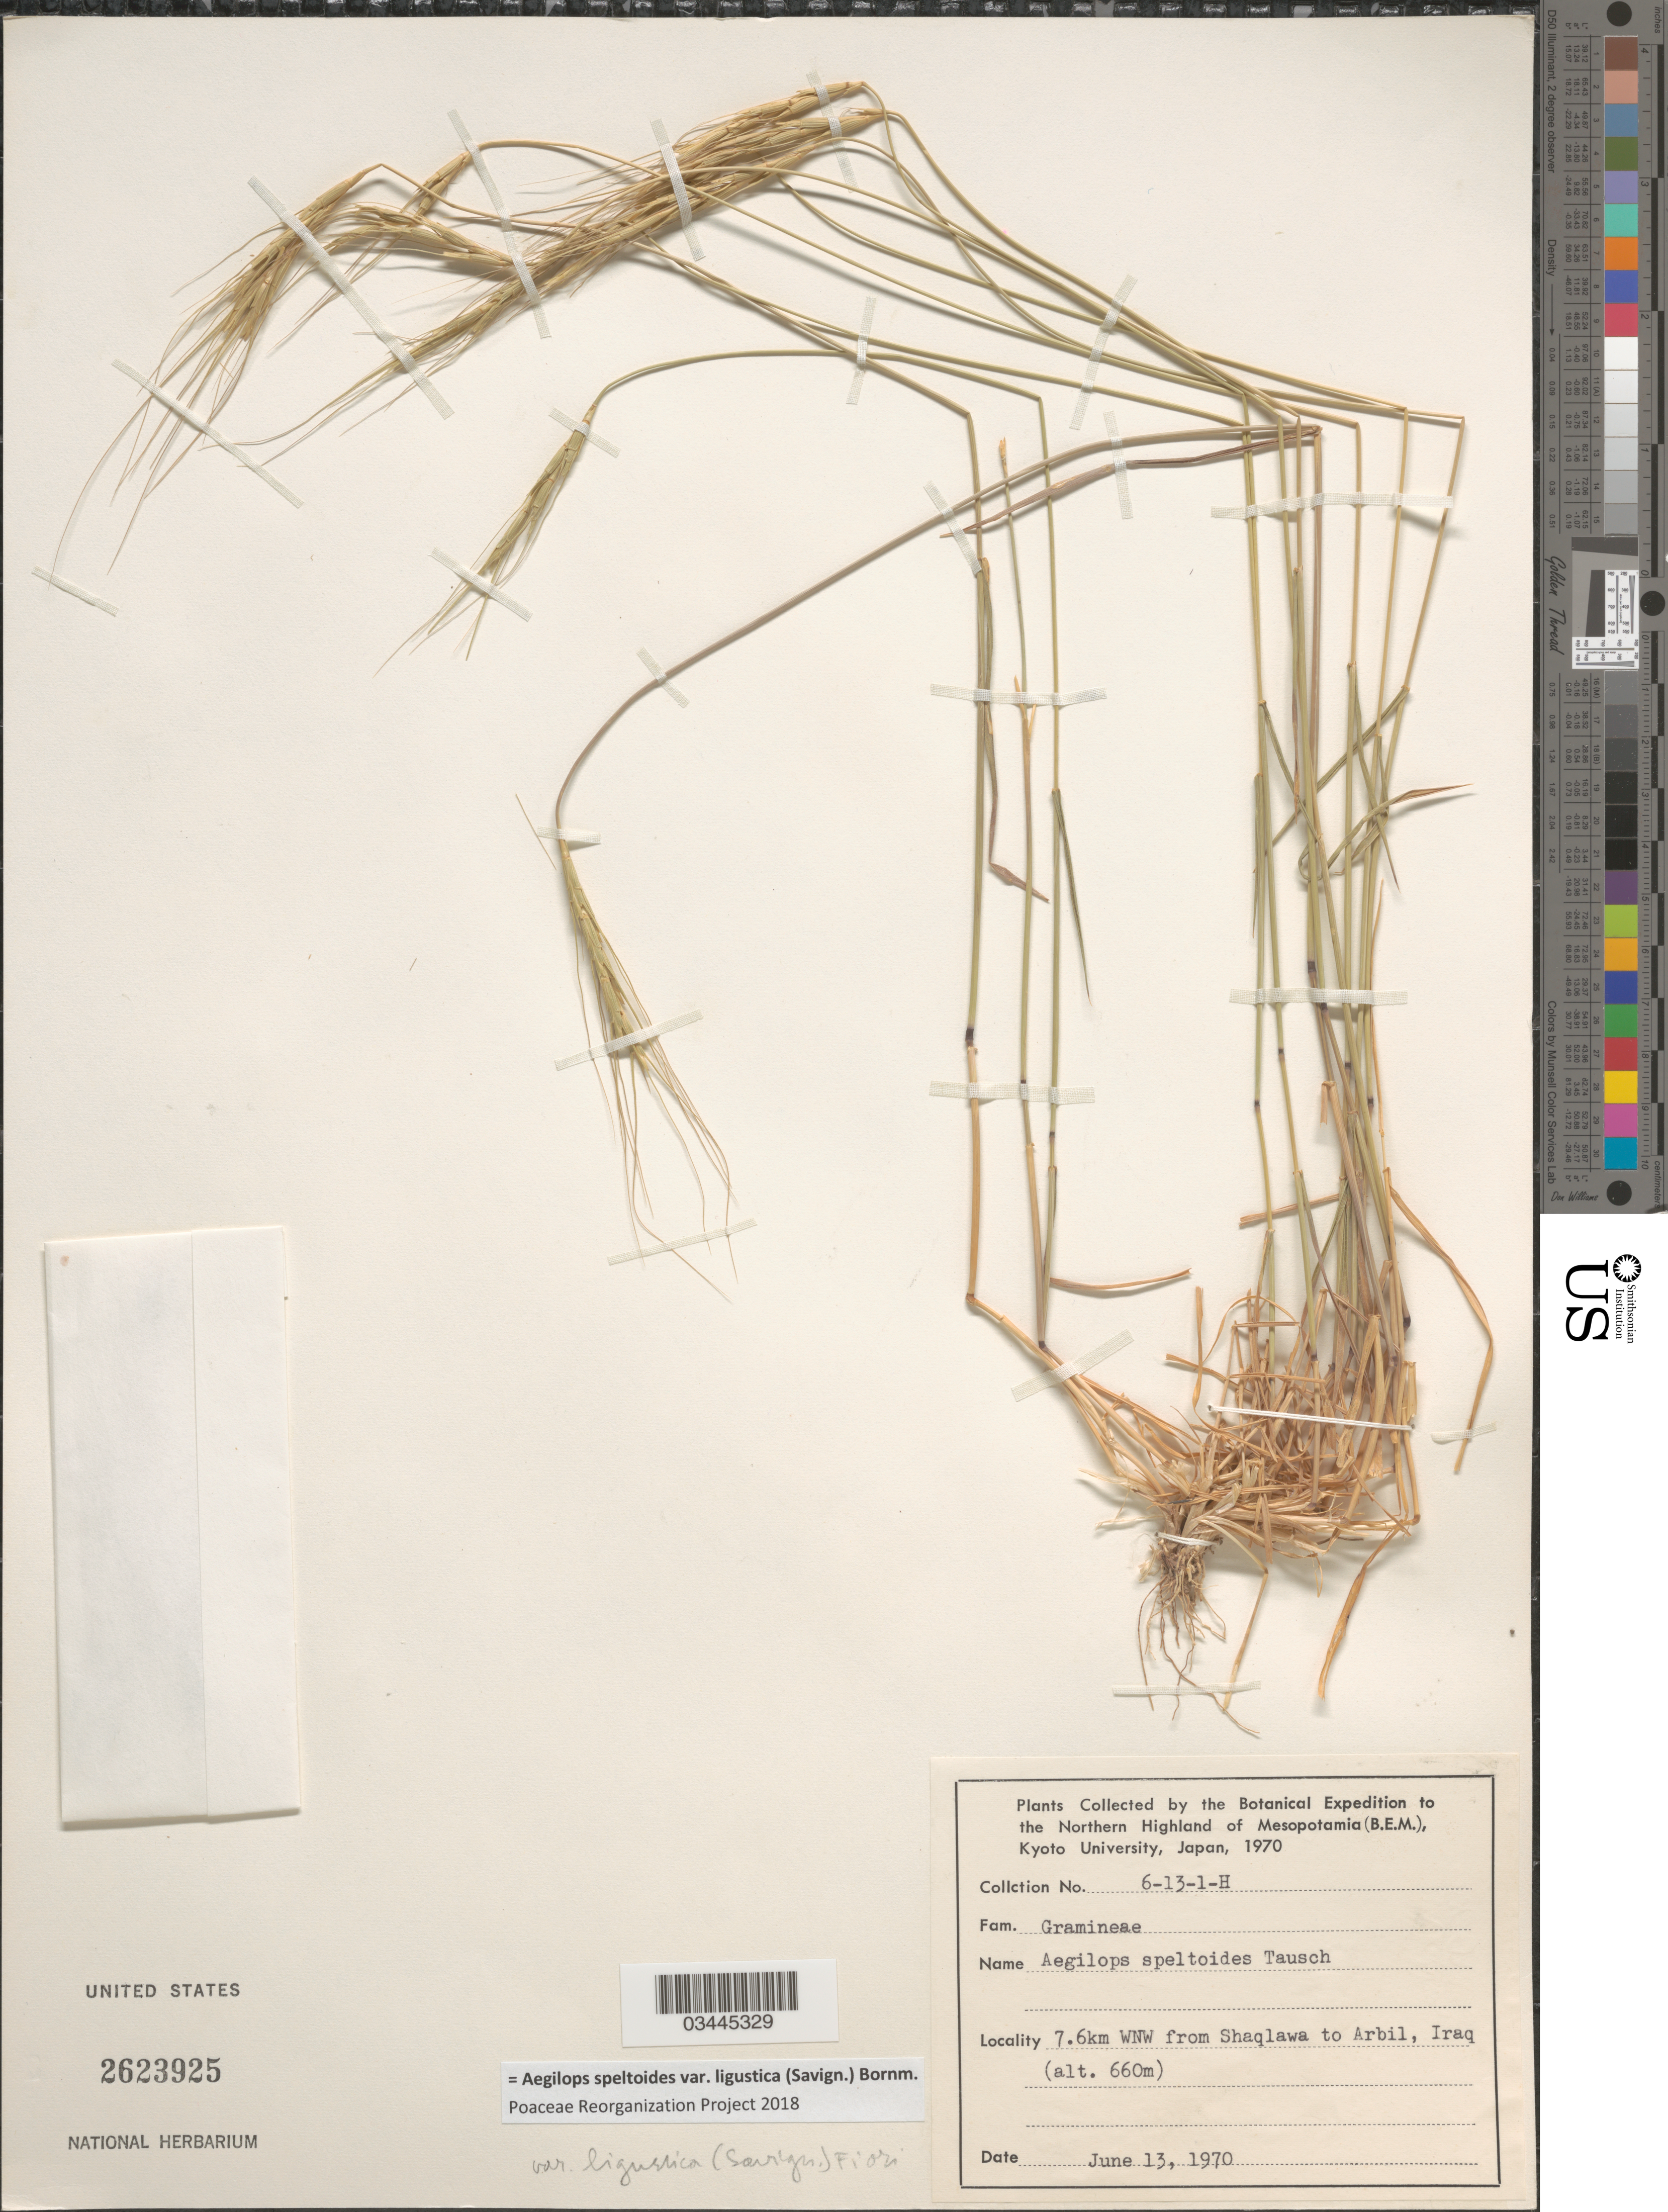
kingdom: Plantae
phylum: Tracheophyta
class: Liliopsida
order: Poales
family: Poaceae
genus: Aegilops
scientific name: Aegilops speltoides var. ligustica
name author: (Savign.) Fiori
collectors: Botanical Expedition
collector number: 6-13-1-H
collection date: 1970-06-13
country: Iraq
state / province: Arbīl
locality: To the Northern Highland of Mesopotamia (B.E.M.). 7.6km WNW from Shaqlawa to Arbil.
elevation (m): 660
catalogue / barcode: US 2623925